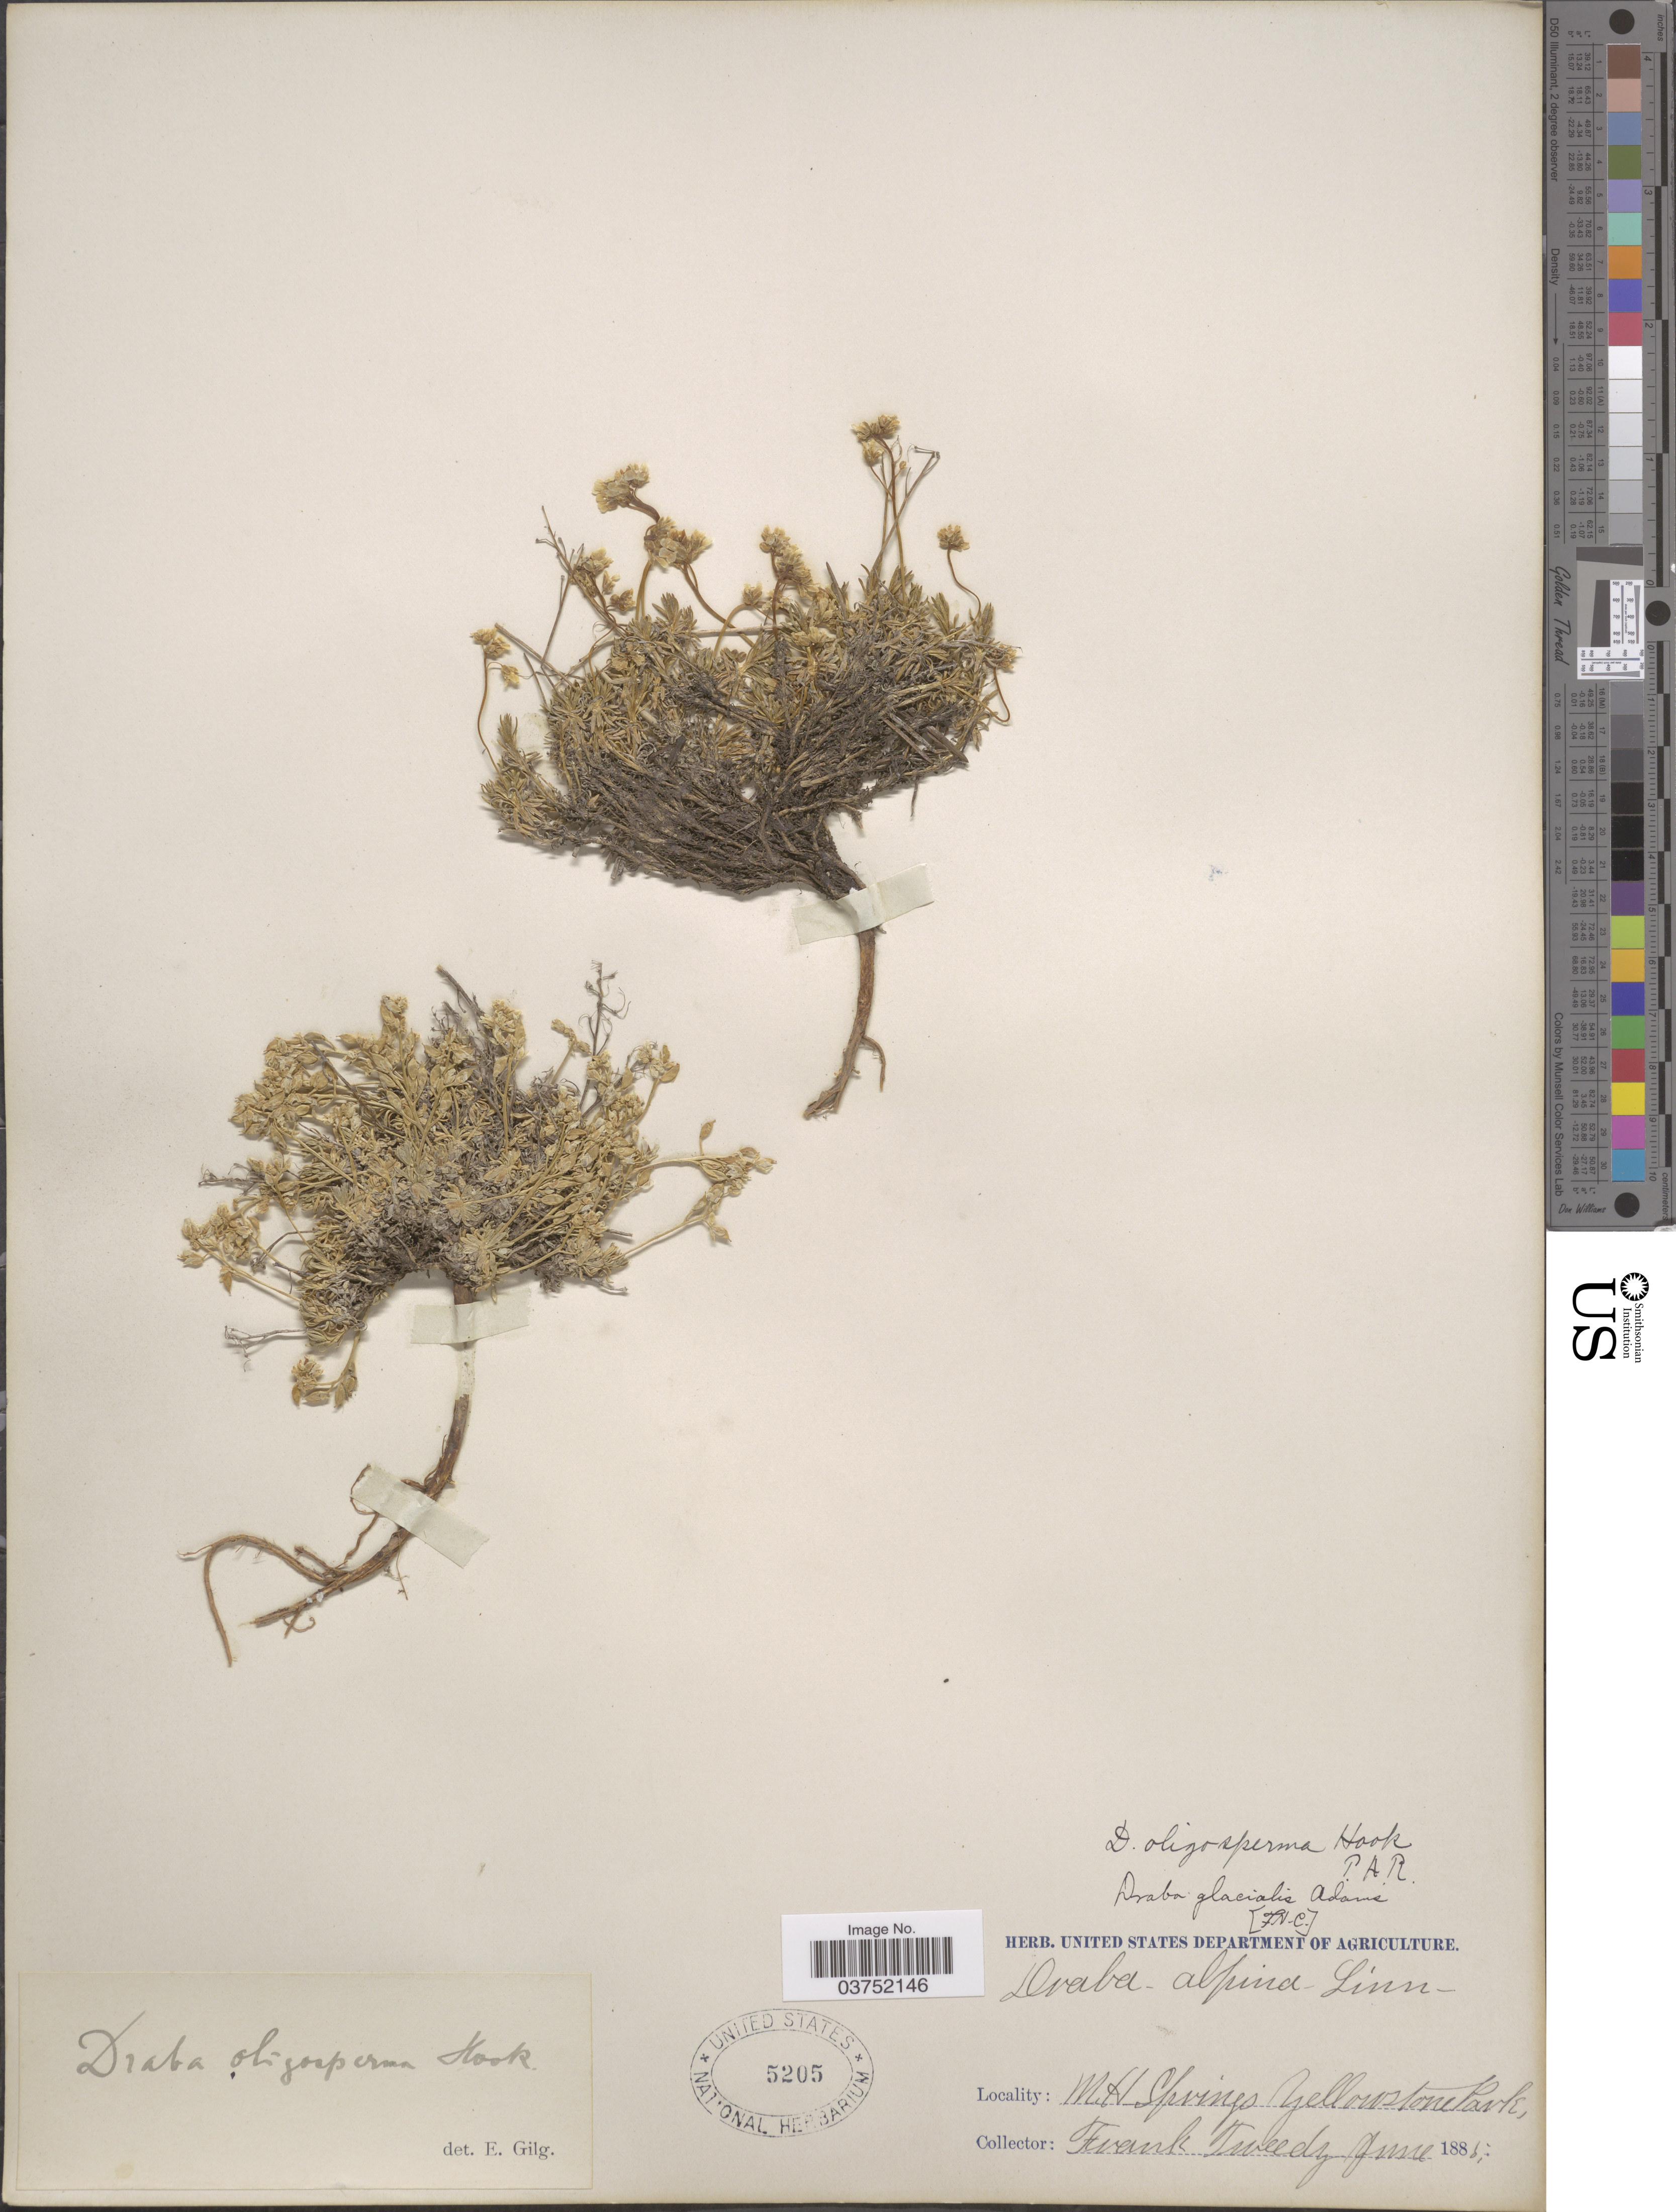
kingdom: Plantae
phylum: Tracheophyta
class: Magnoliopsida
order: Brassicales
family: Brassicaceae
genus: Draba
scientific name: Draba oligosperma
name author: Hook.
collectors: F. Tweedy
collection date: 1885-06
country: United States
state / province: Wyoming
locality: M.H. Springs Yellowstone Park.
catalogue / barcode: US 5205